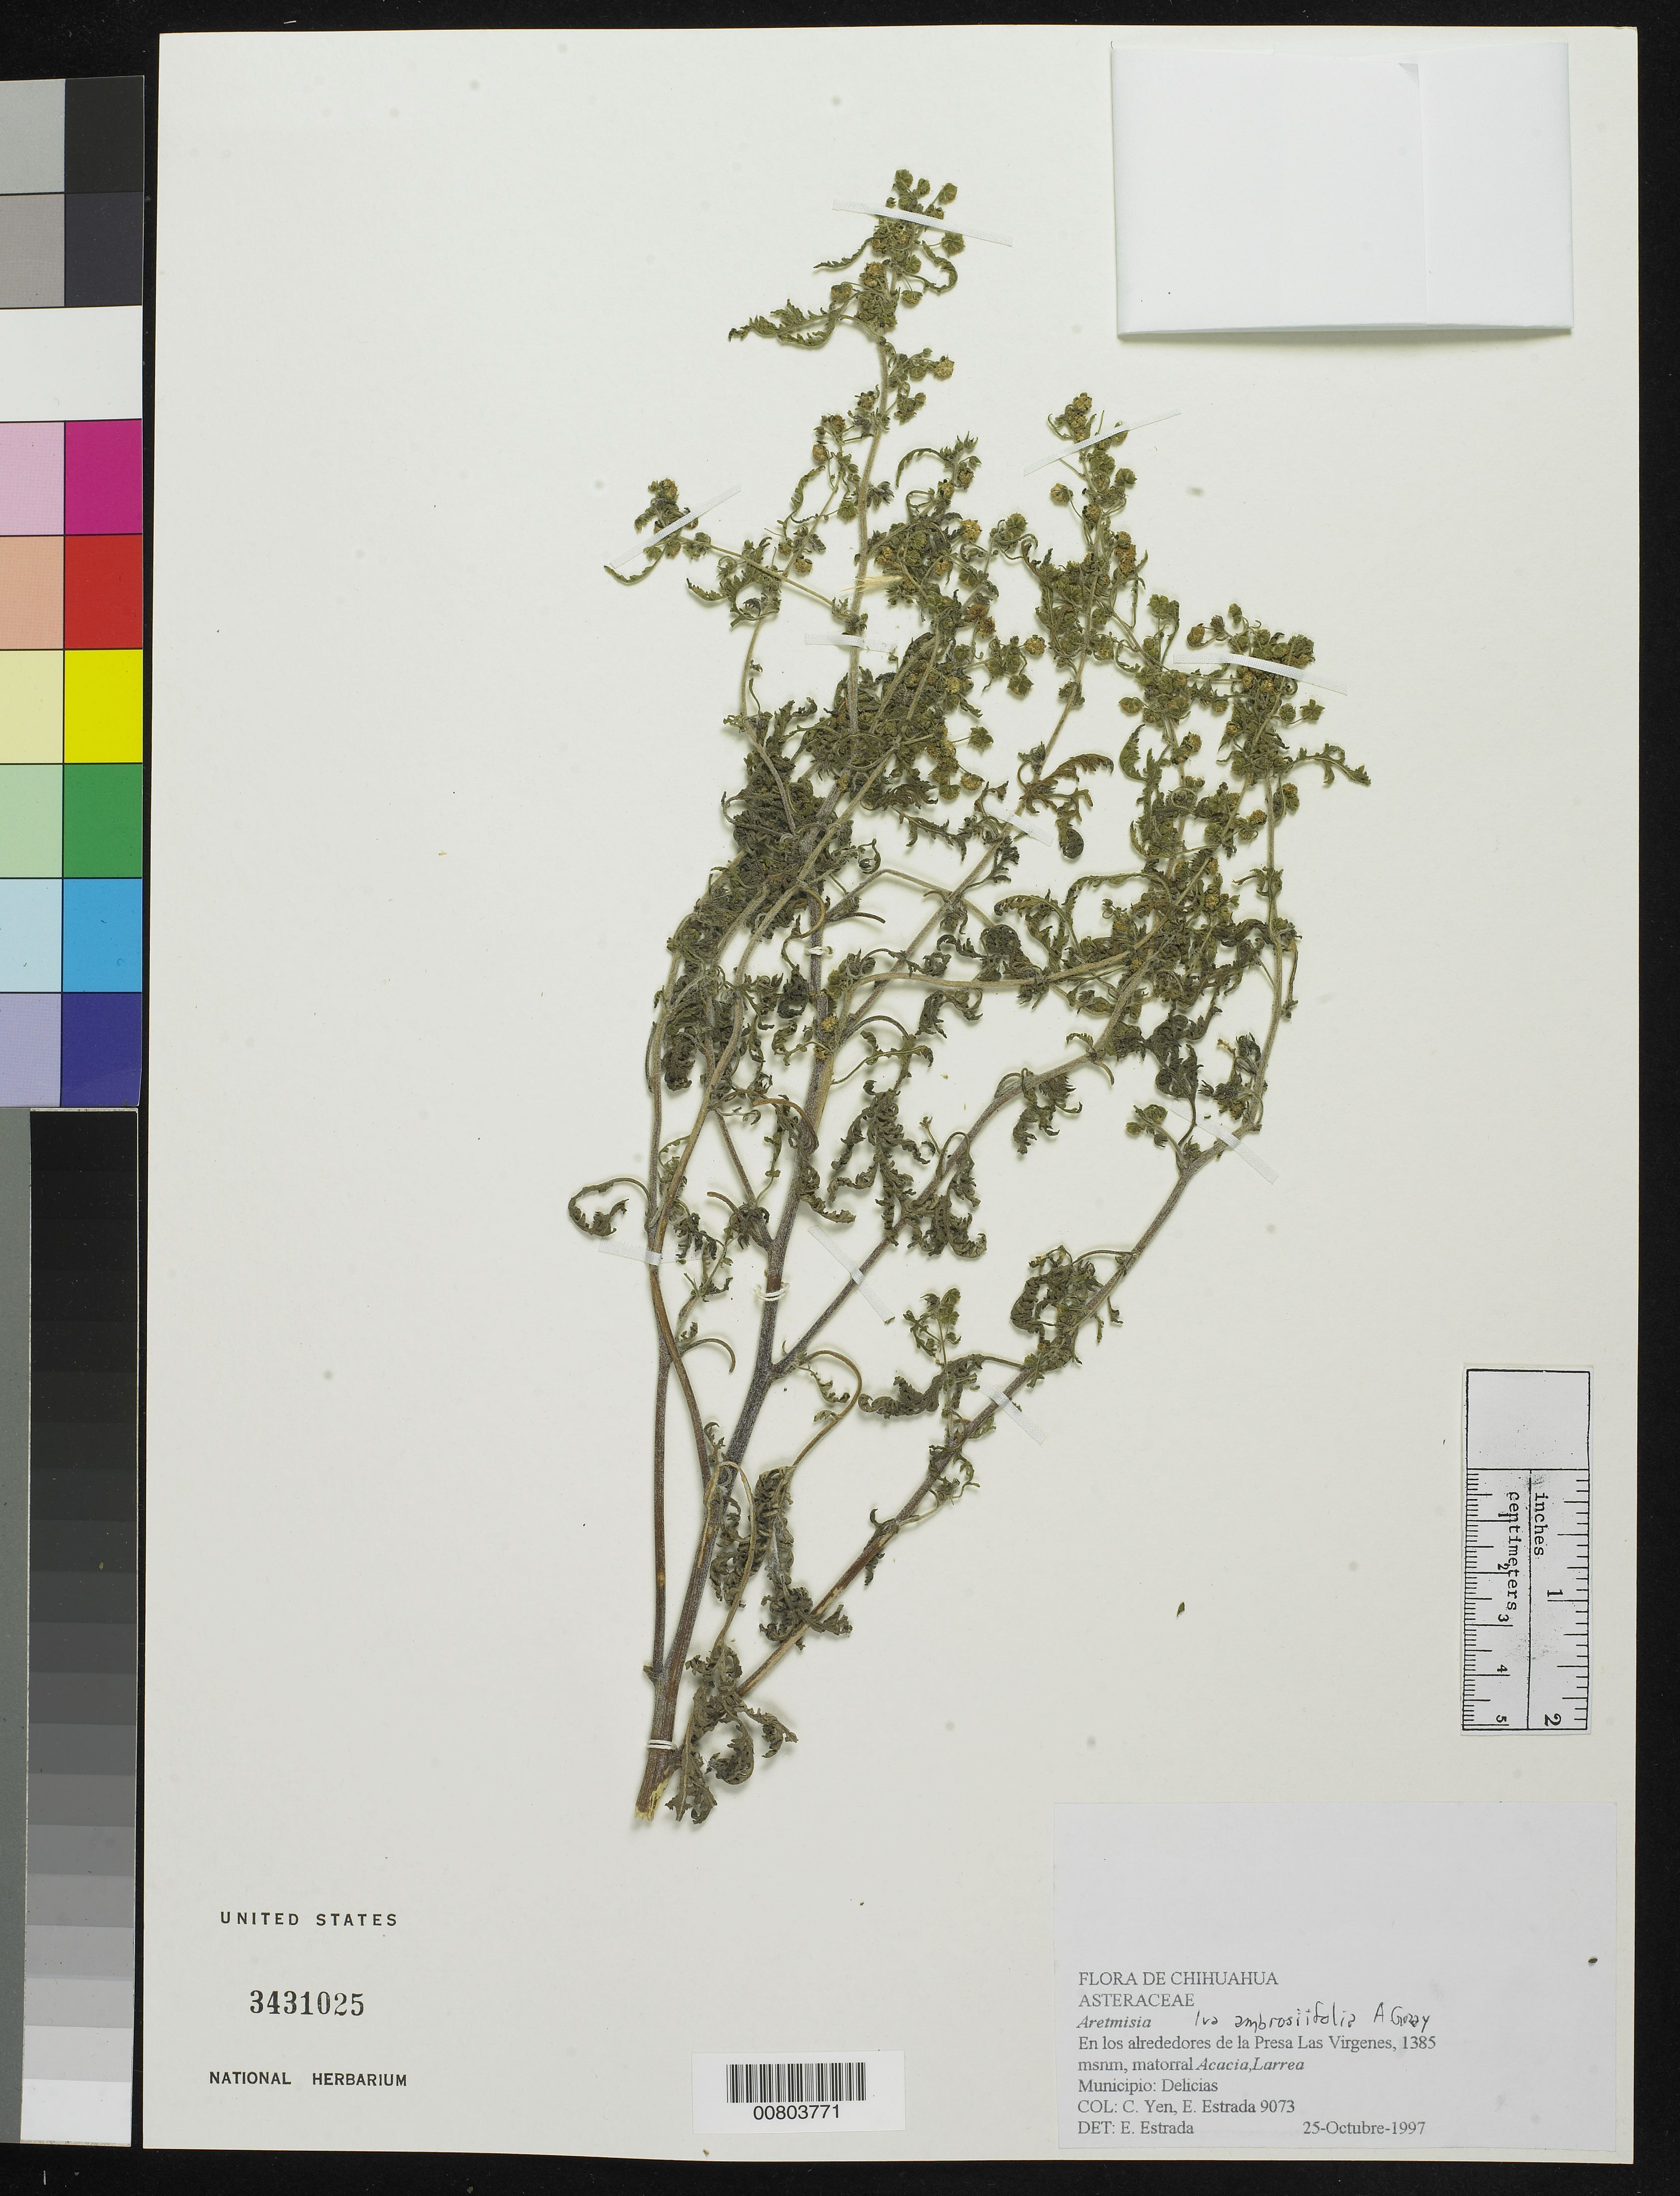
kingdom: Plantae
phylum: Tracheophyta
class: Magnoliopsida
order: Asterales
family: Asteraceae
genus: Iva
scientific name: Iva ambrosiifolia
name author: (A. Gray) A. Gray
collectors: Y. C. Yang & E. Estrada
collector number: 9073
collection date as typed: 25 Oct 1997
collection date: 1997-10-25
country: Mexico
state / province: Chihuahua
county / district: Delicias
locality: En los alrededores de la Presa Las Virgenes, Municipio Delicias, Chihuahua.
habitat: Matorral Acacia, Larrea.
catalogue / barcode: US 3431025